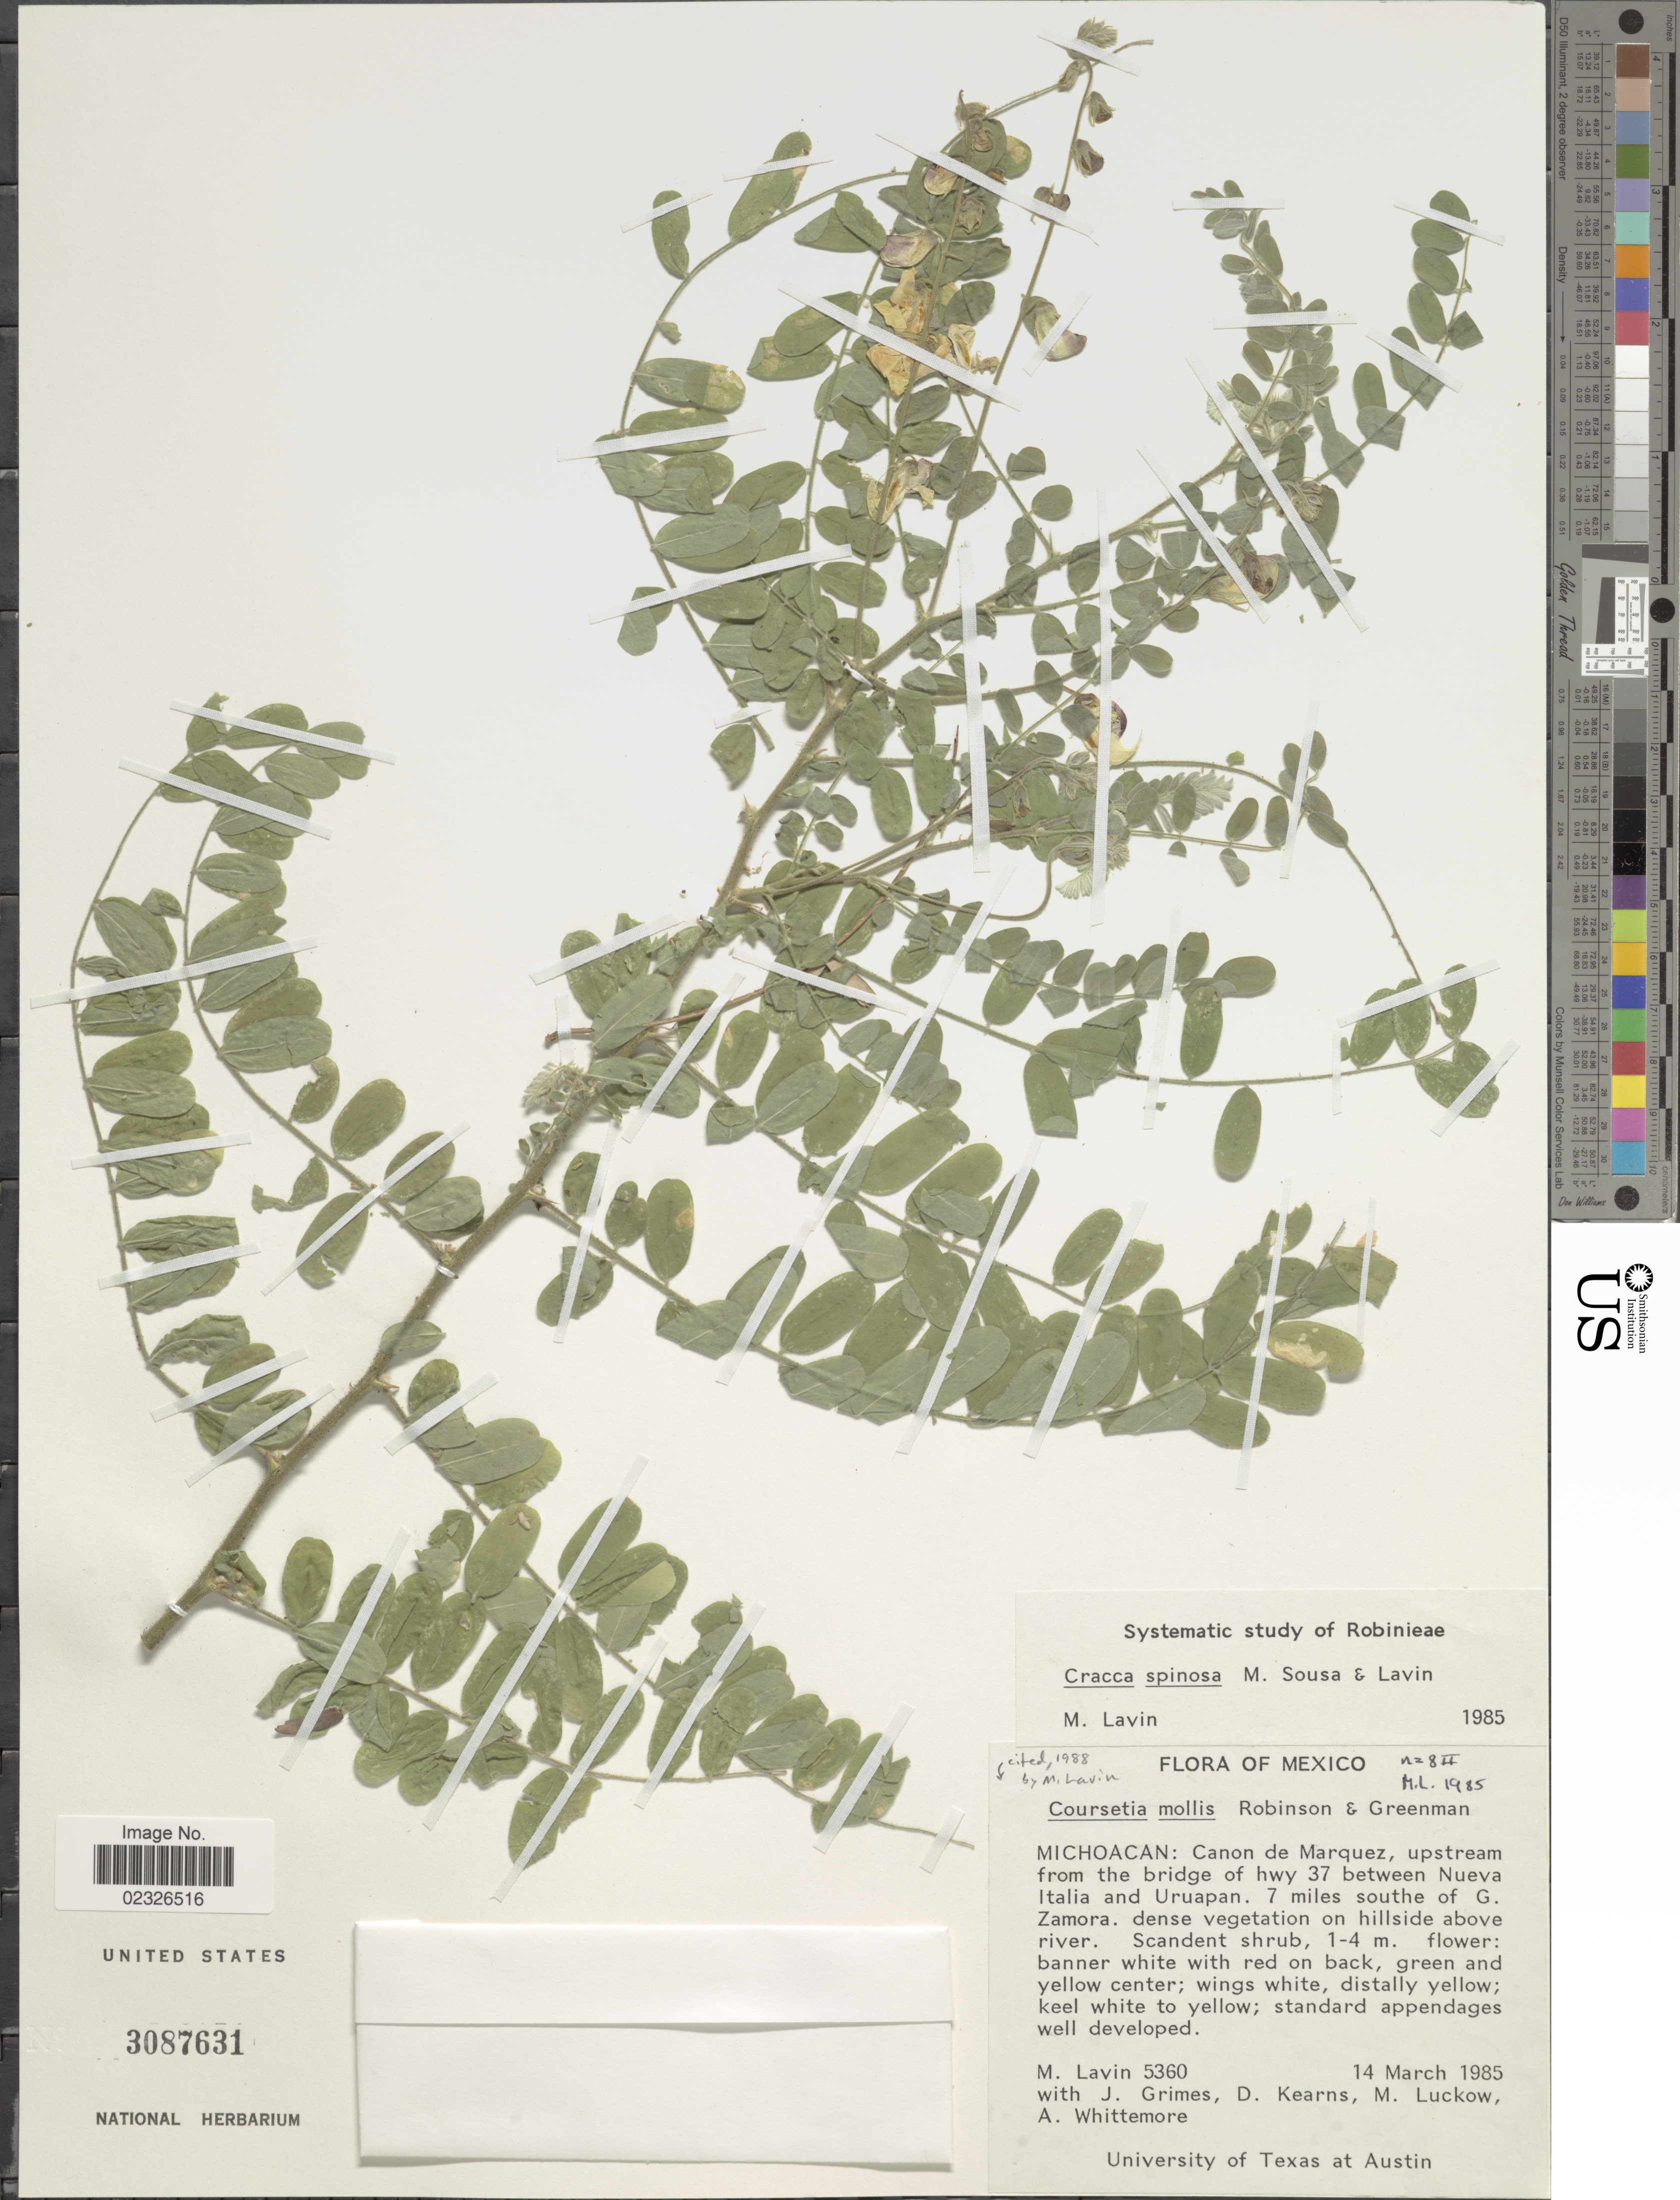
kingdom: Plantae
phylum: Tracheophyta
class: Magnoliopsida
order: Fabales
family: Fabaceae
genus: Coursetia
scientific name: Coursetia mollis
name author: B.L. Rob. & Greenm.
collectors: M. Lavin, J. Grimes, D. Kearns, M. A. Luckow & A. Whittemore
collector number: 5360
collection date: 1985-03-14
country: Mexico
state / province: Michoacán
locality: Canon de Marquez, upstream from the bridge of hwy 37 between Nueva Italia and Uruapan. 7 miles southe of G. Zamora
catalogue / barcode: US 3087631